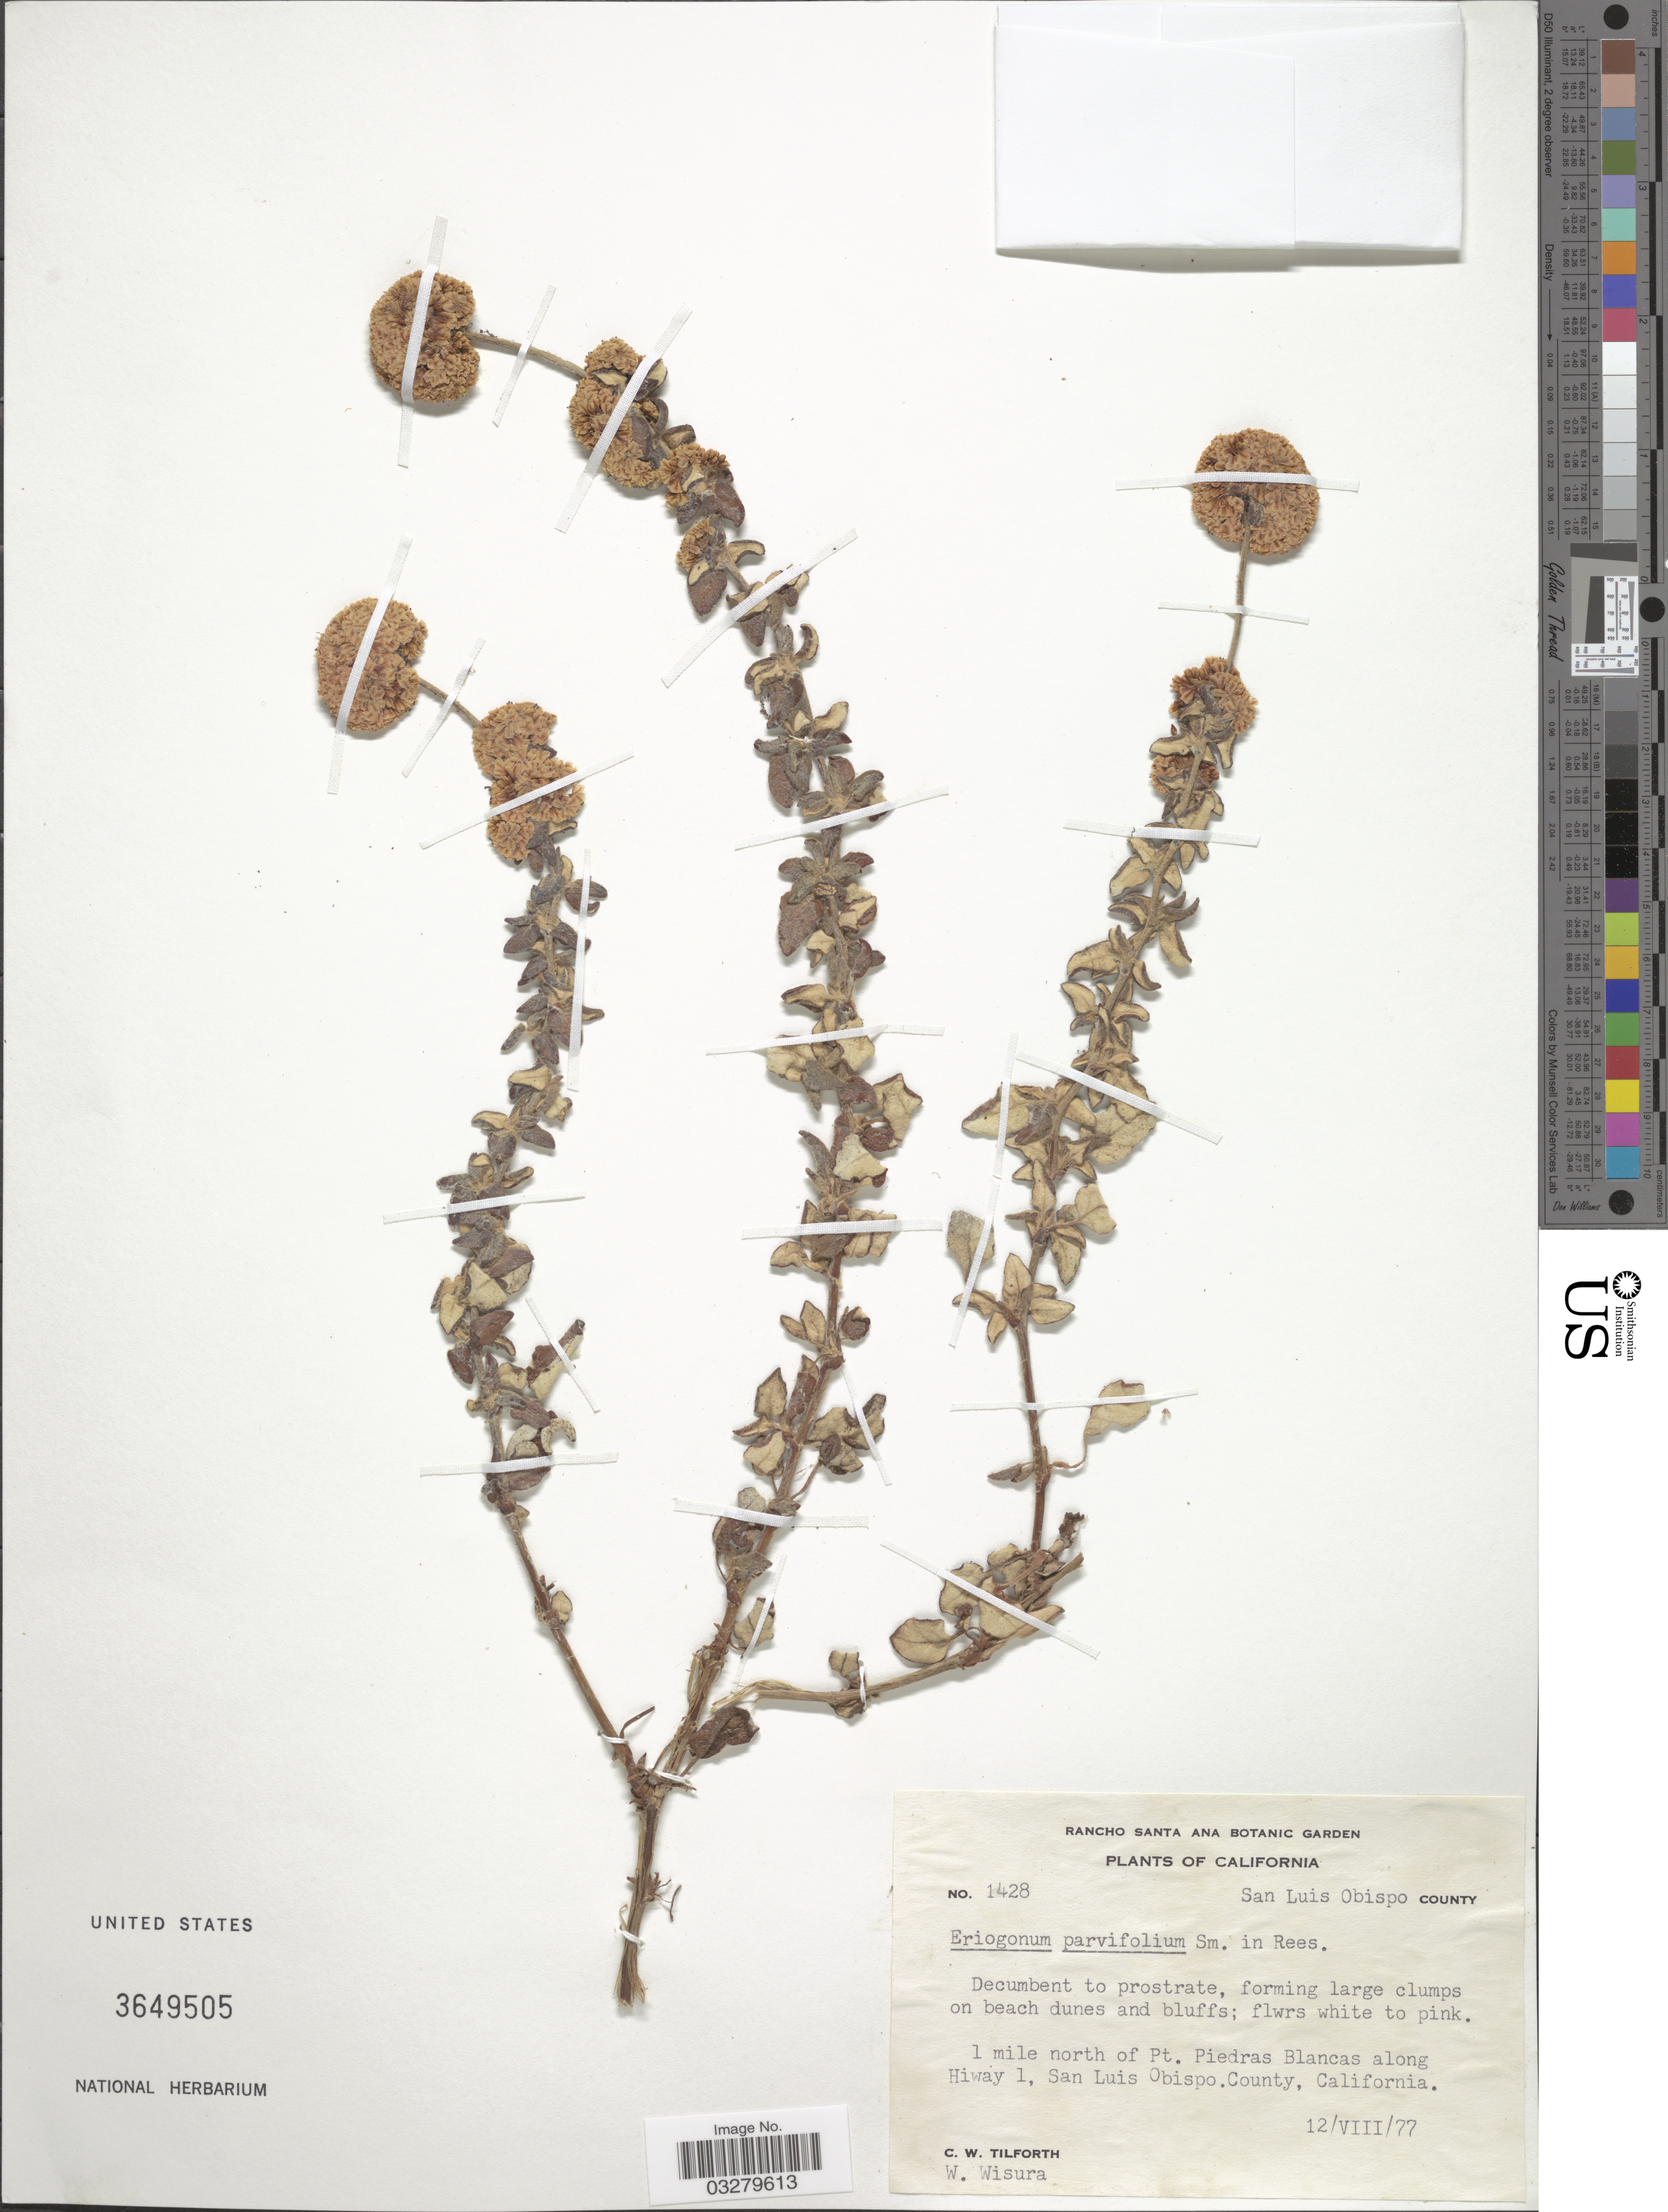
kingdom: Plantae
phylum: Tracheophyta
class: Magnoliopsida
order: Caryophyllales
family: Polygonaceae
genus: Eriogonum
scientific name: Eriogonum parviflorum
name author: Nutt.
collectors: C. Tilforth & W. Wisura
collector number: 1428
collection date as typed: Transcribed d/m/y: 12/8/77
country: United States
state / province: California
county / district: San Luis Obispo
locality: San Luis Obispo County. 1 mile north of Pt. Piedras Blancas along Hiway 1.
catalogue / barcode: US 3649505